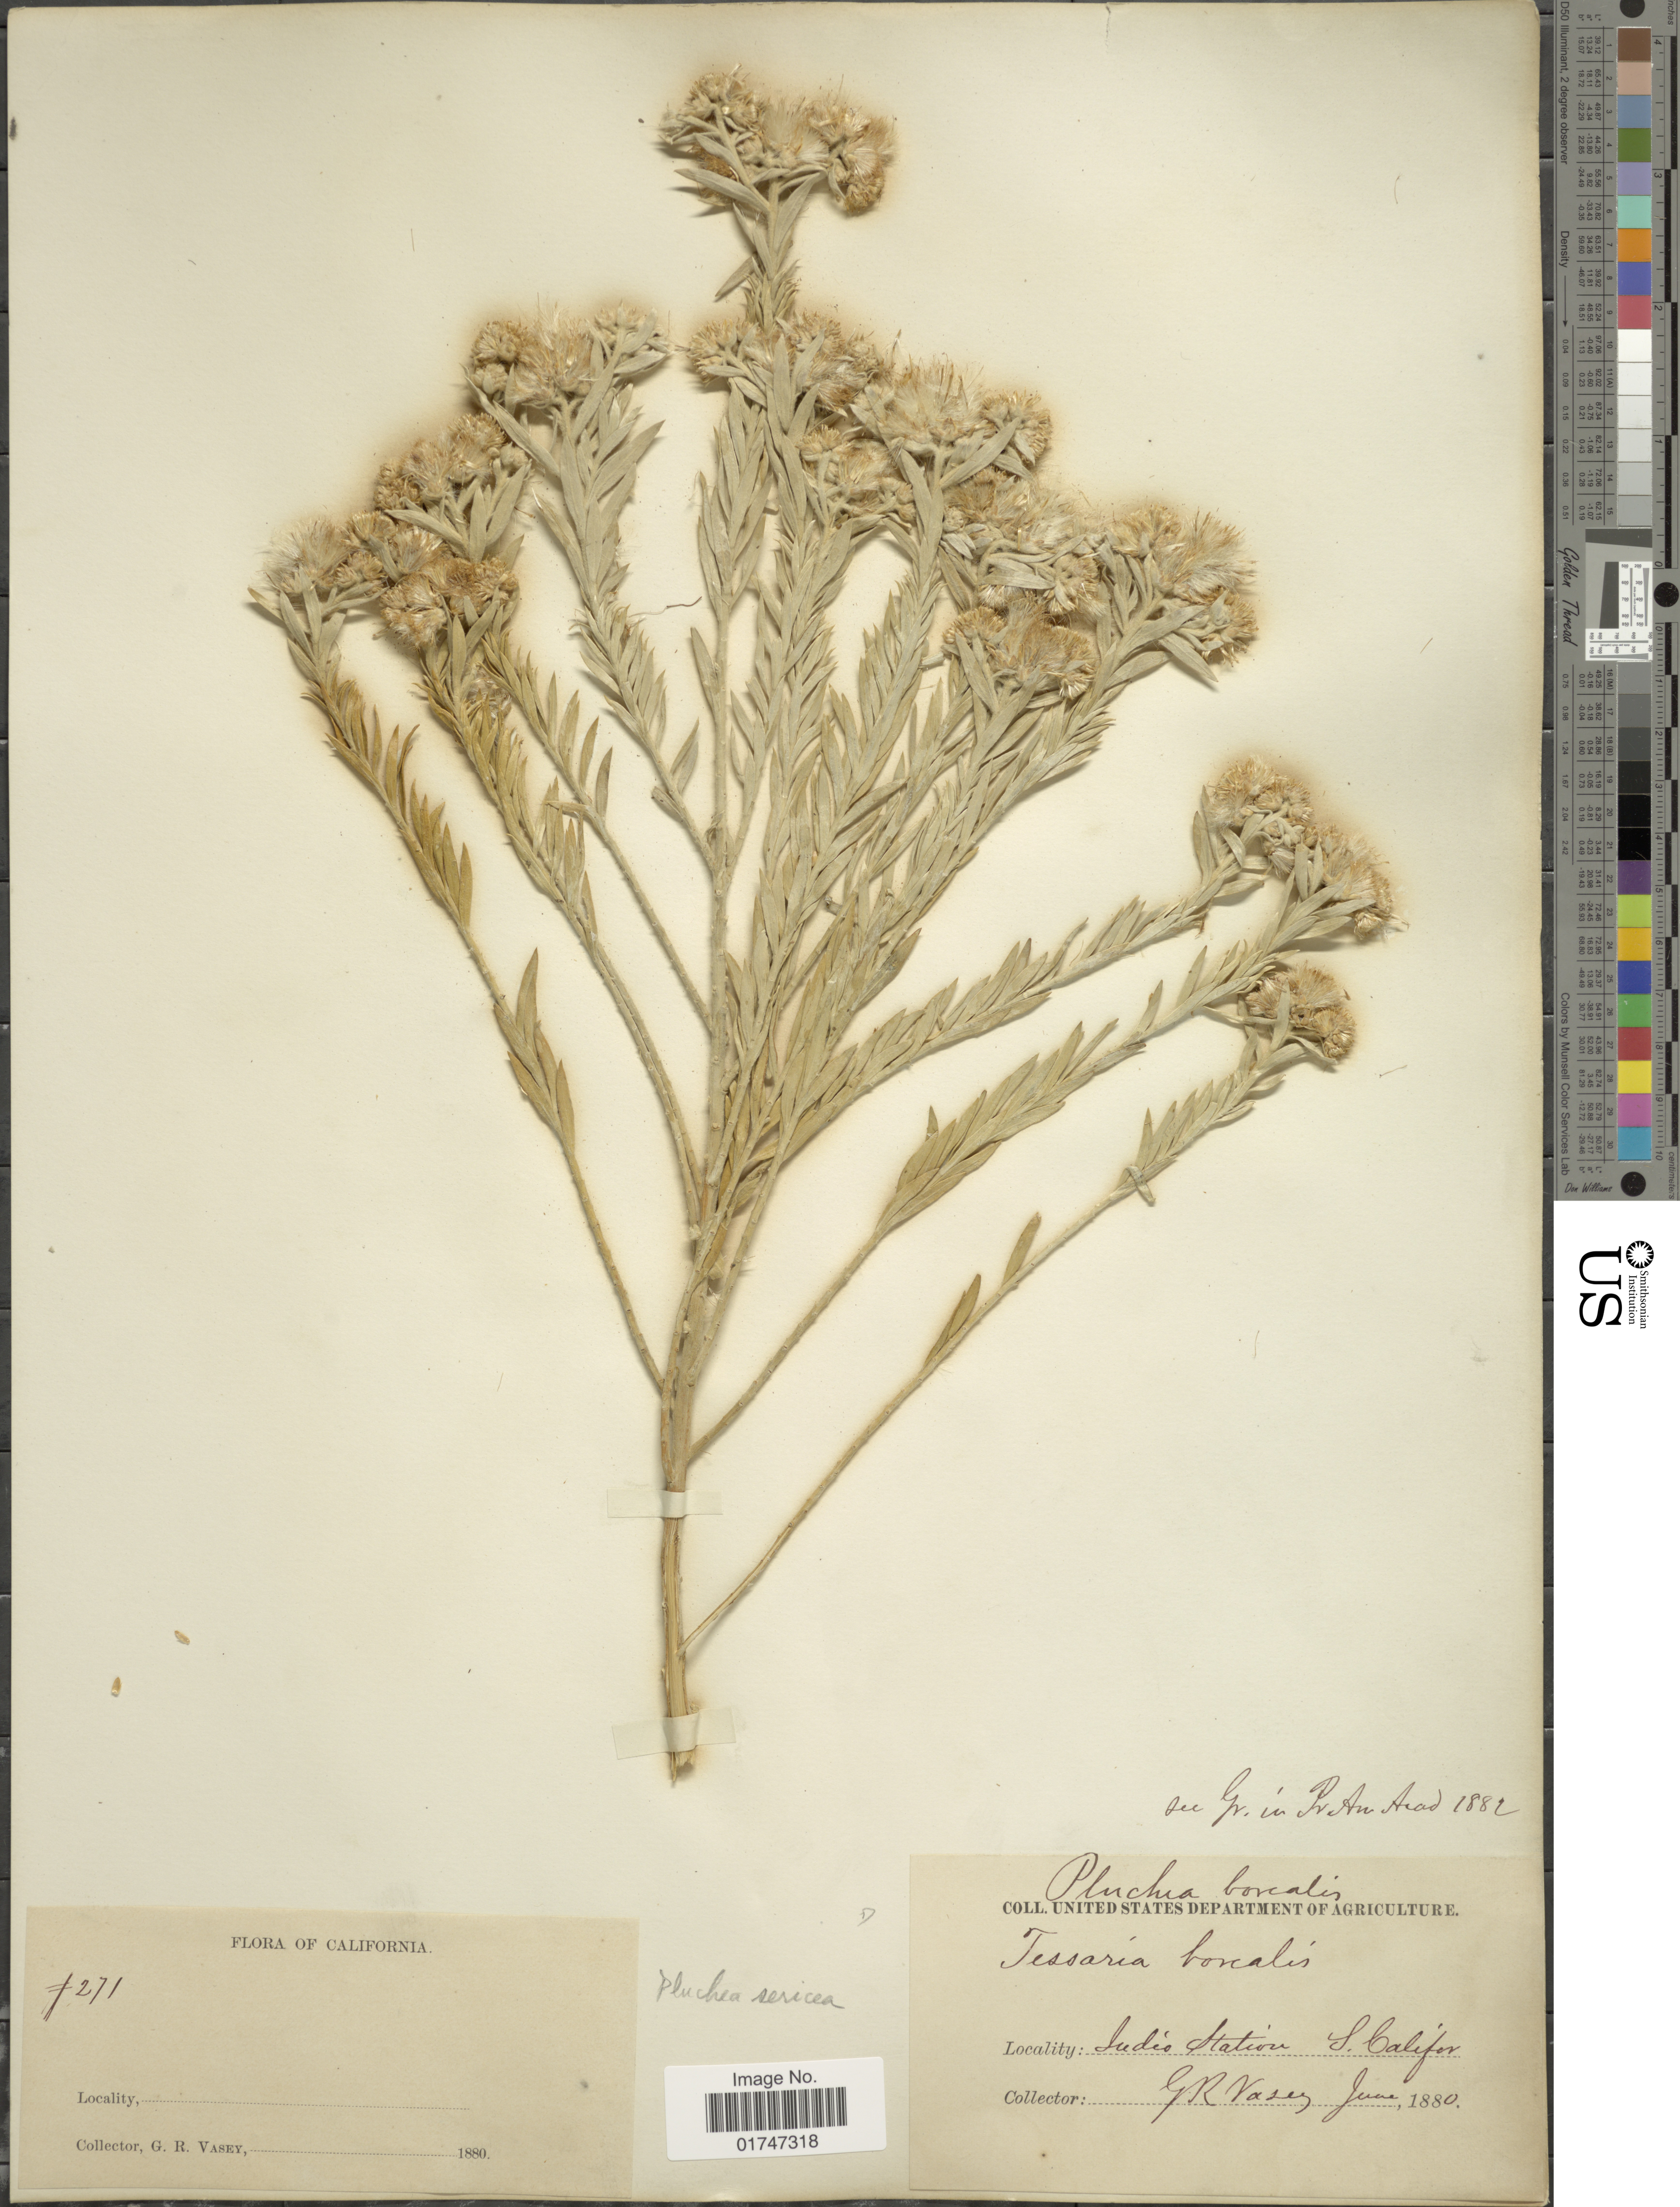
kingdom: Plantae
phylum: Tracheophyta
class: Magnoliopsida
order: Asterales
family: Asteraceae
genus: Pluchea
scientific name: Pluchea sericea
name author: (Nutt.) Coville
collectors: G. R. Vasey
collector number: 271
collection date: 1880-06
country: United States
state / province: California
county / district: Riverside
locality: Indio Station S. Califor.